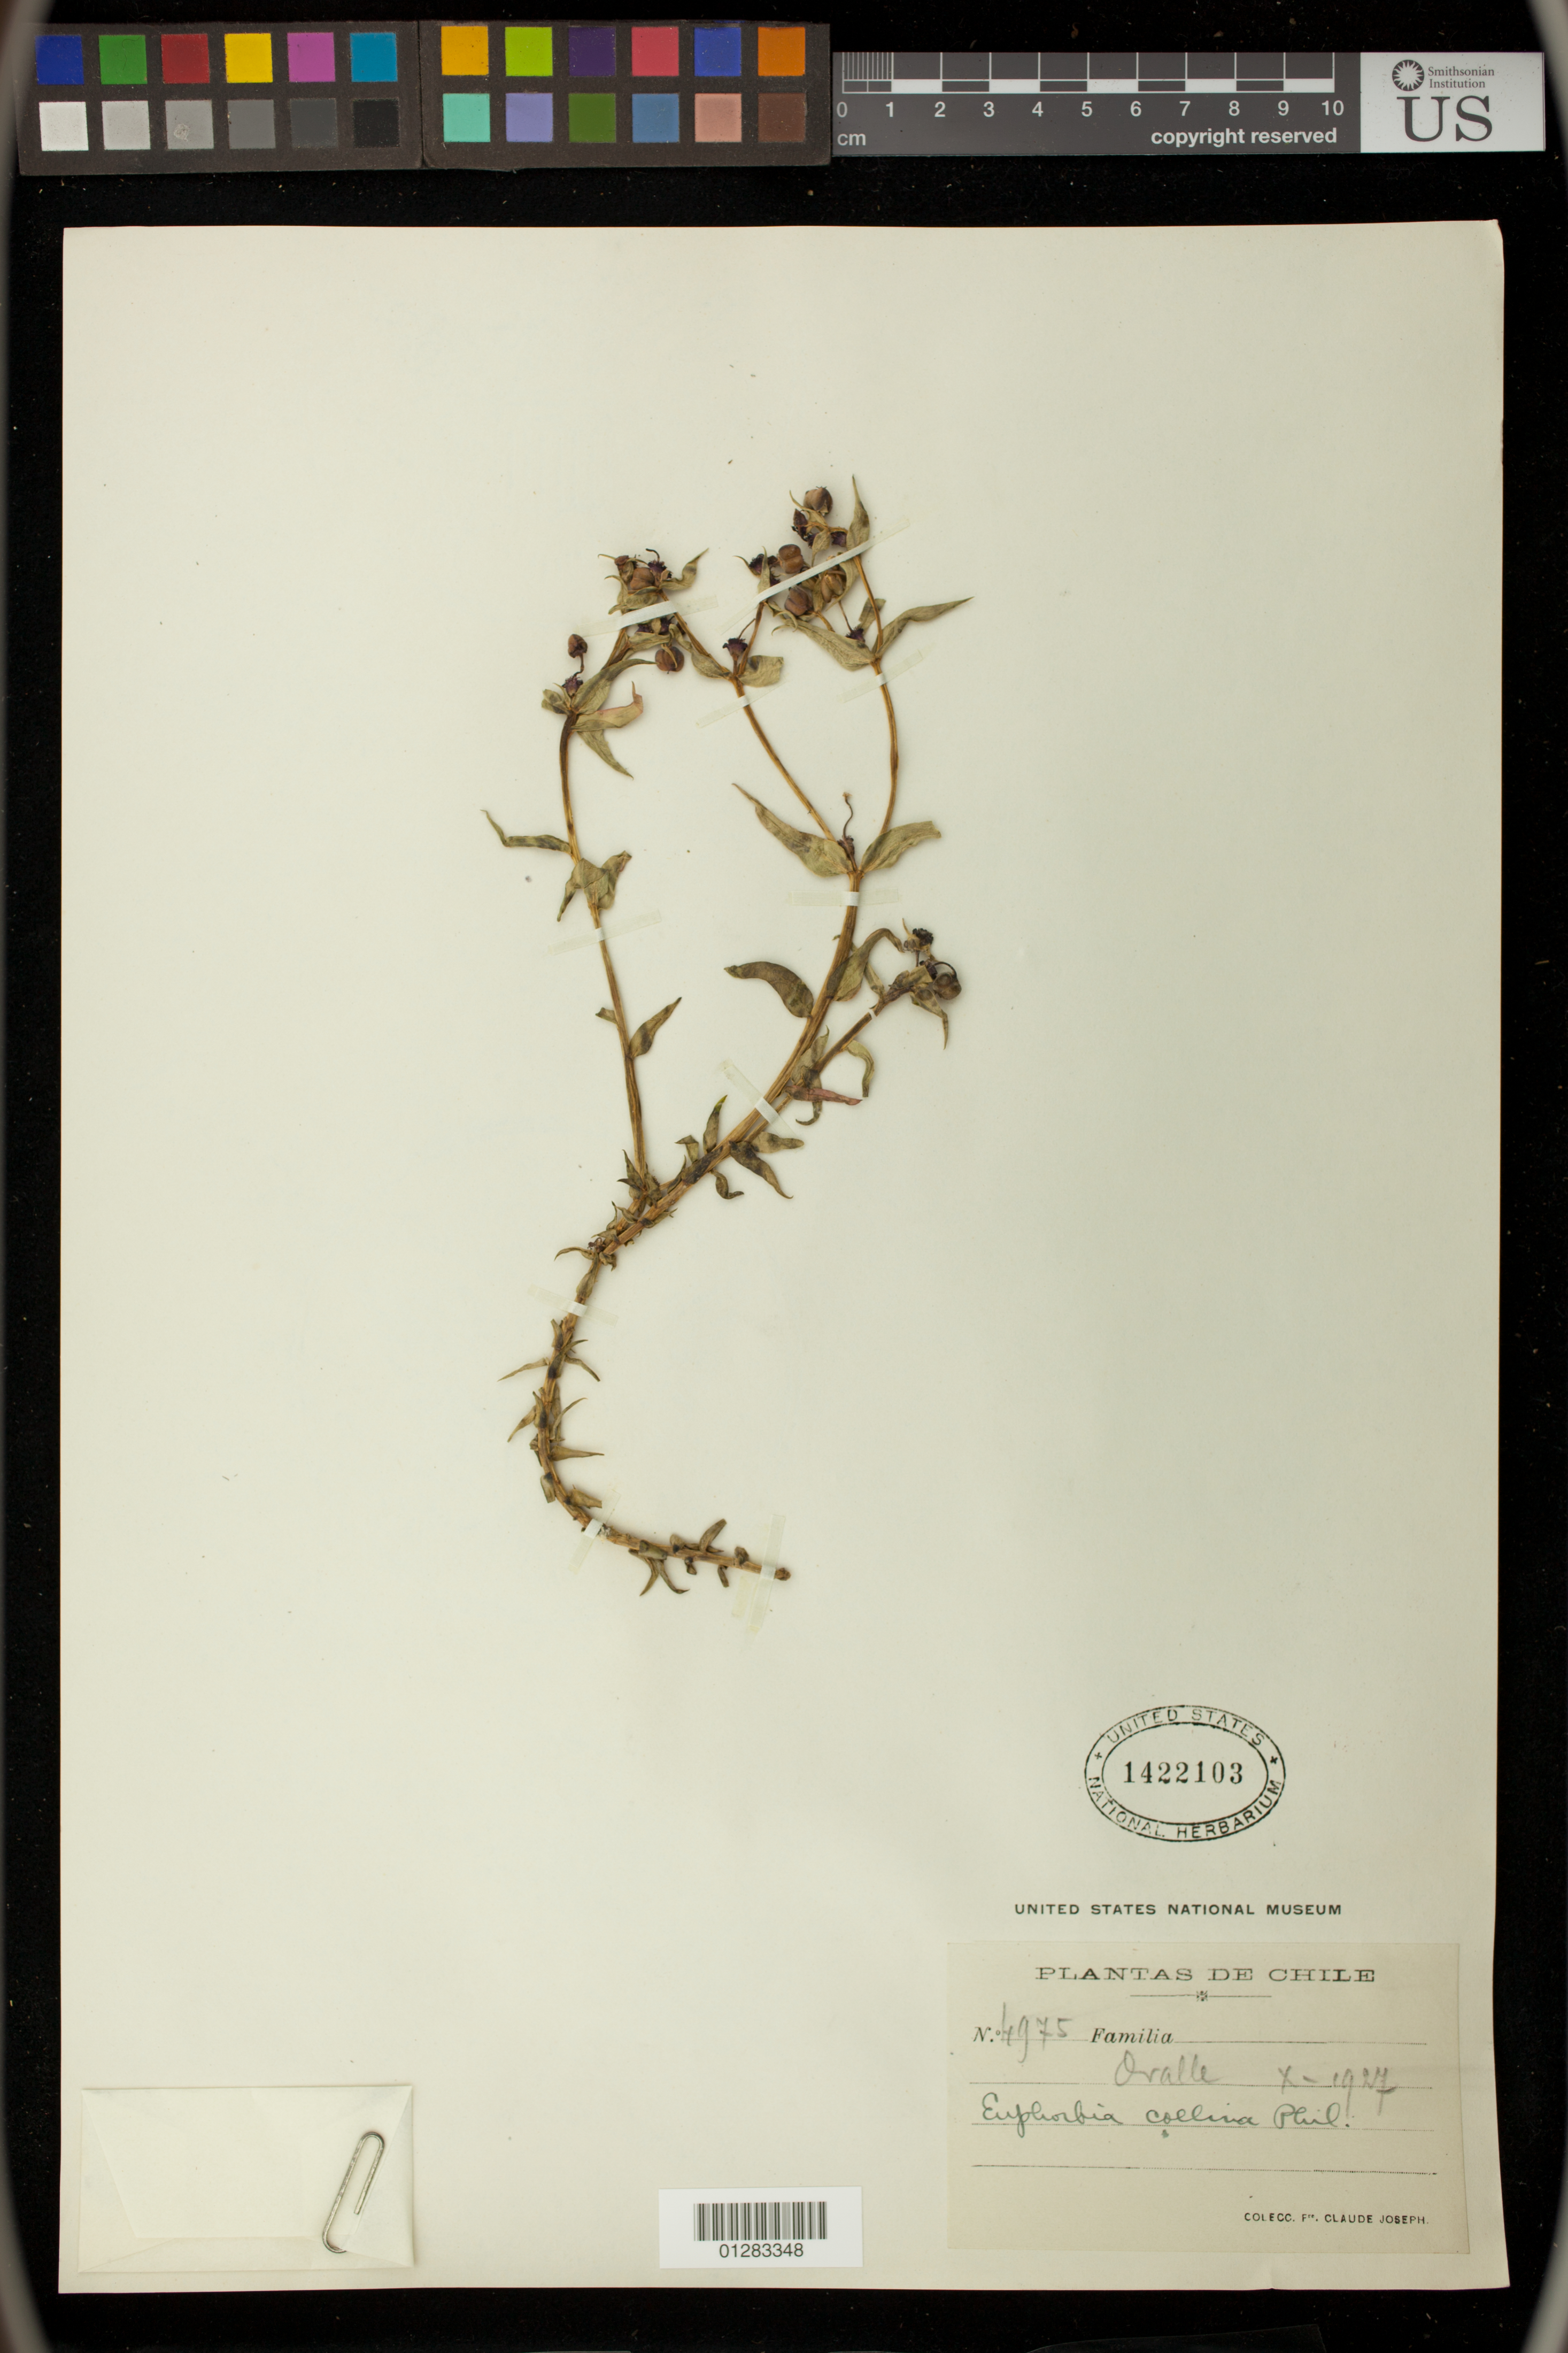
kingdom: Plantae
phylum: Tracheophyta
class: Magnoliopsida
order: Malpighiales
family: Euphorbiaceae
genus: Euphorbia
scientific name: Euphorbia collina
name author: Brandegee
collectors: Bro. Claude-Joseph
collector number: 4975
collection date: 1927-10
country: Chile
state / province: Coquimbo (IV)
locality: Ovalle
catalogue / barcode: US 1422103